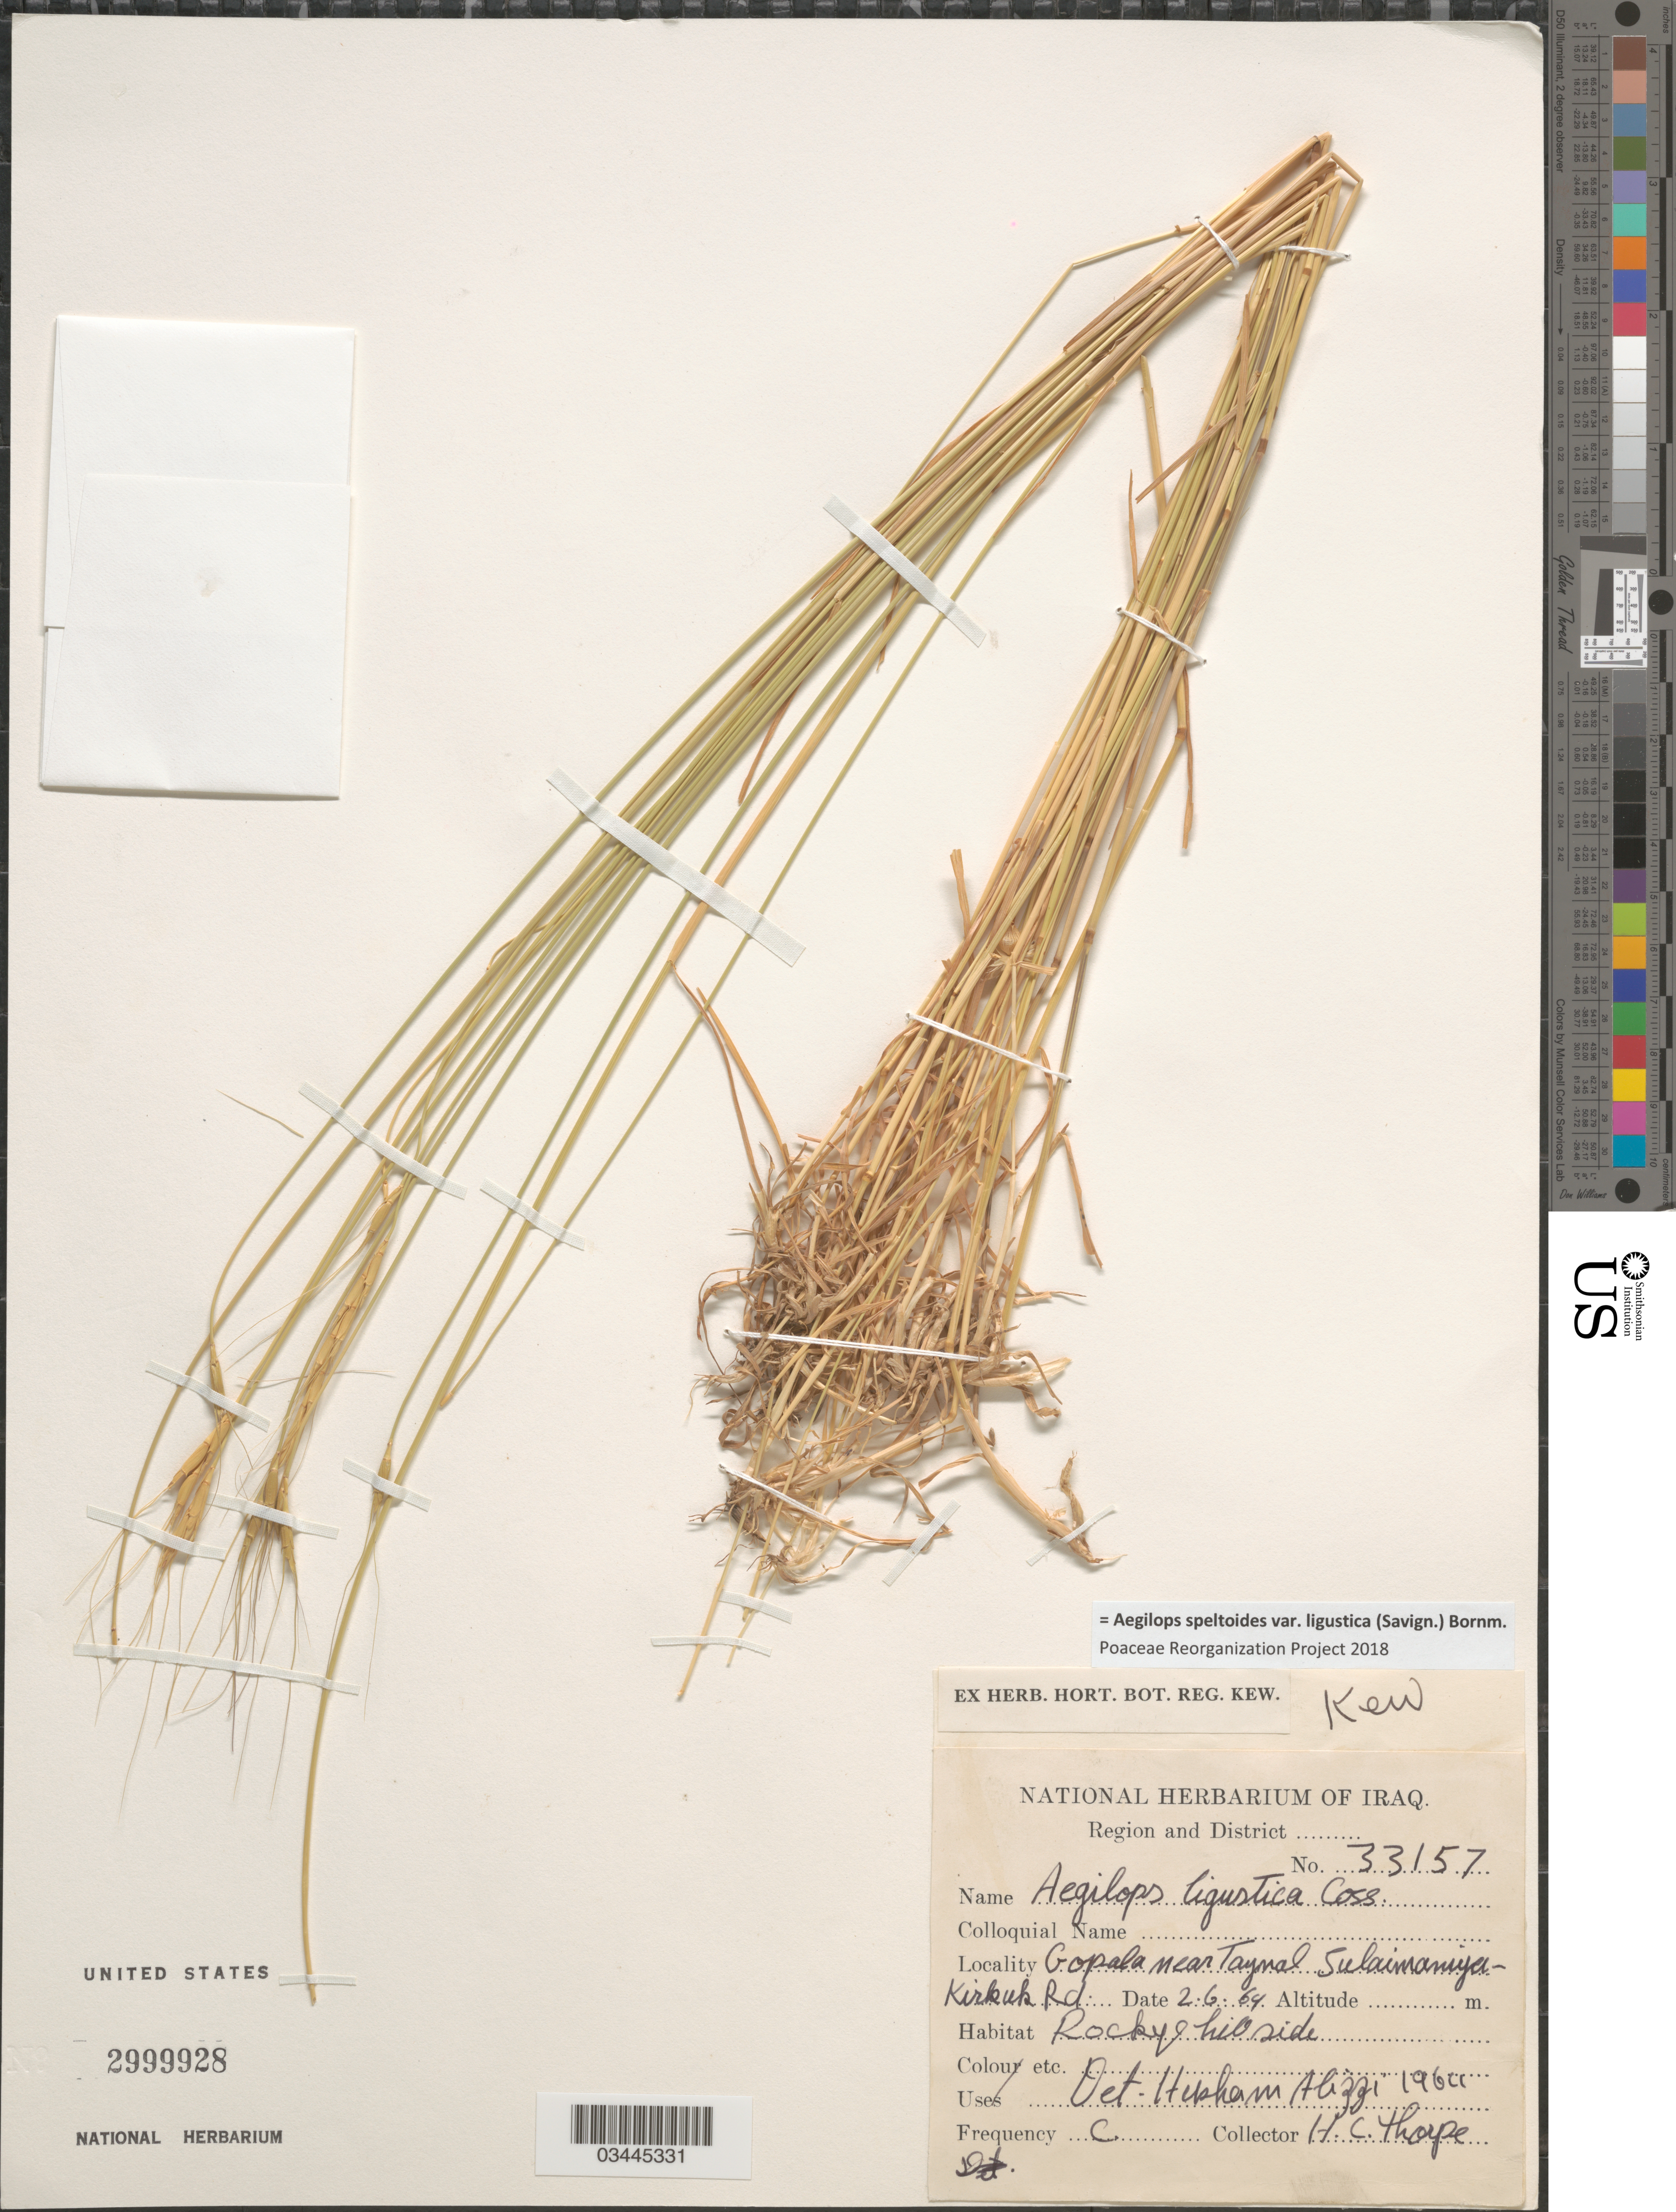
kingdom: Plantae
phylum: Tracheophyta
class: Liliopsida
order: Poales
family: Poaceae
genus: Aegilops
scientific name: Aegilops speltoides var. ligustica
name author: (Savign.) Fiori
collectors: H. Thorpe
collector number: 33157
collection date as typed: Transcribed d/m/y: 2/6/69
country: Iraq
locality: Gopala near Taynal Sulaimaniya-Kirkuk Rd. Rocky hill side.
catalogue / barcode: US 2999928